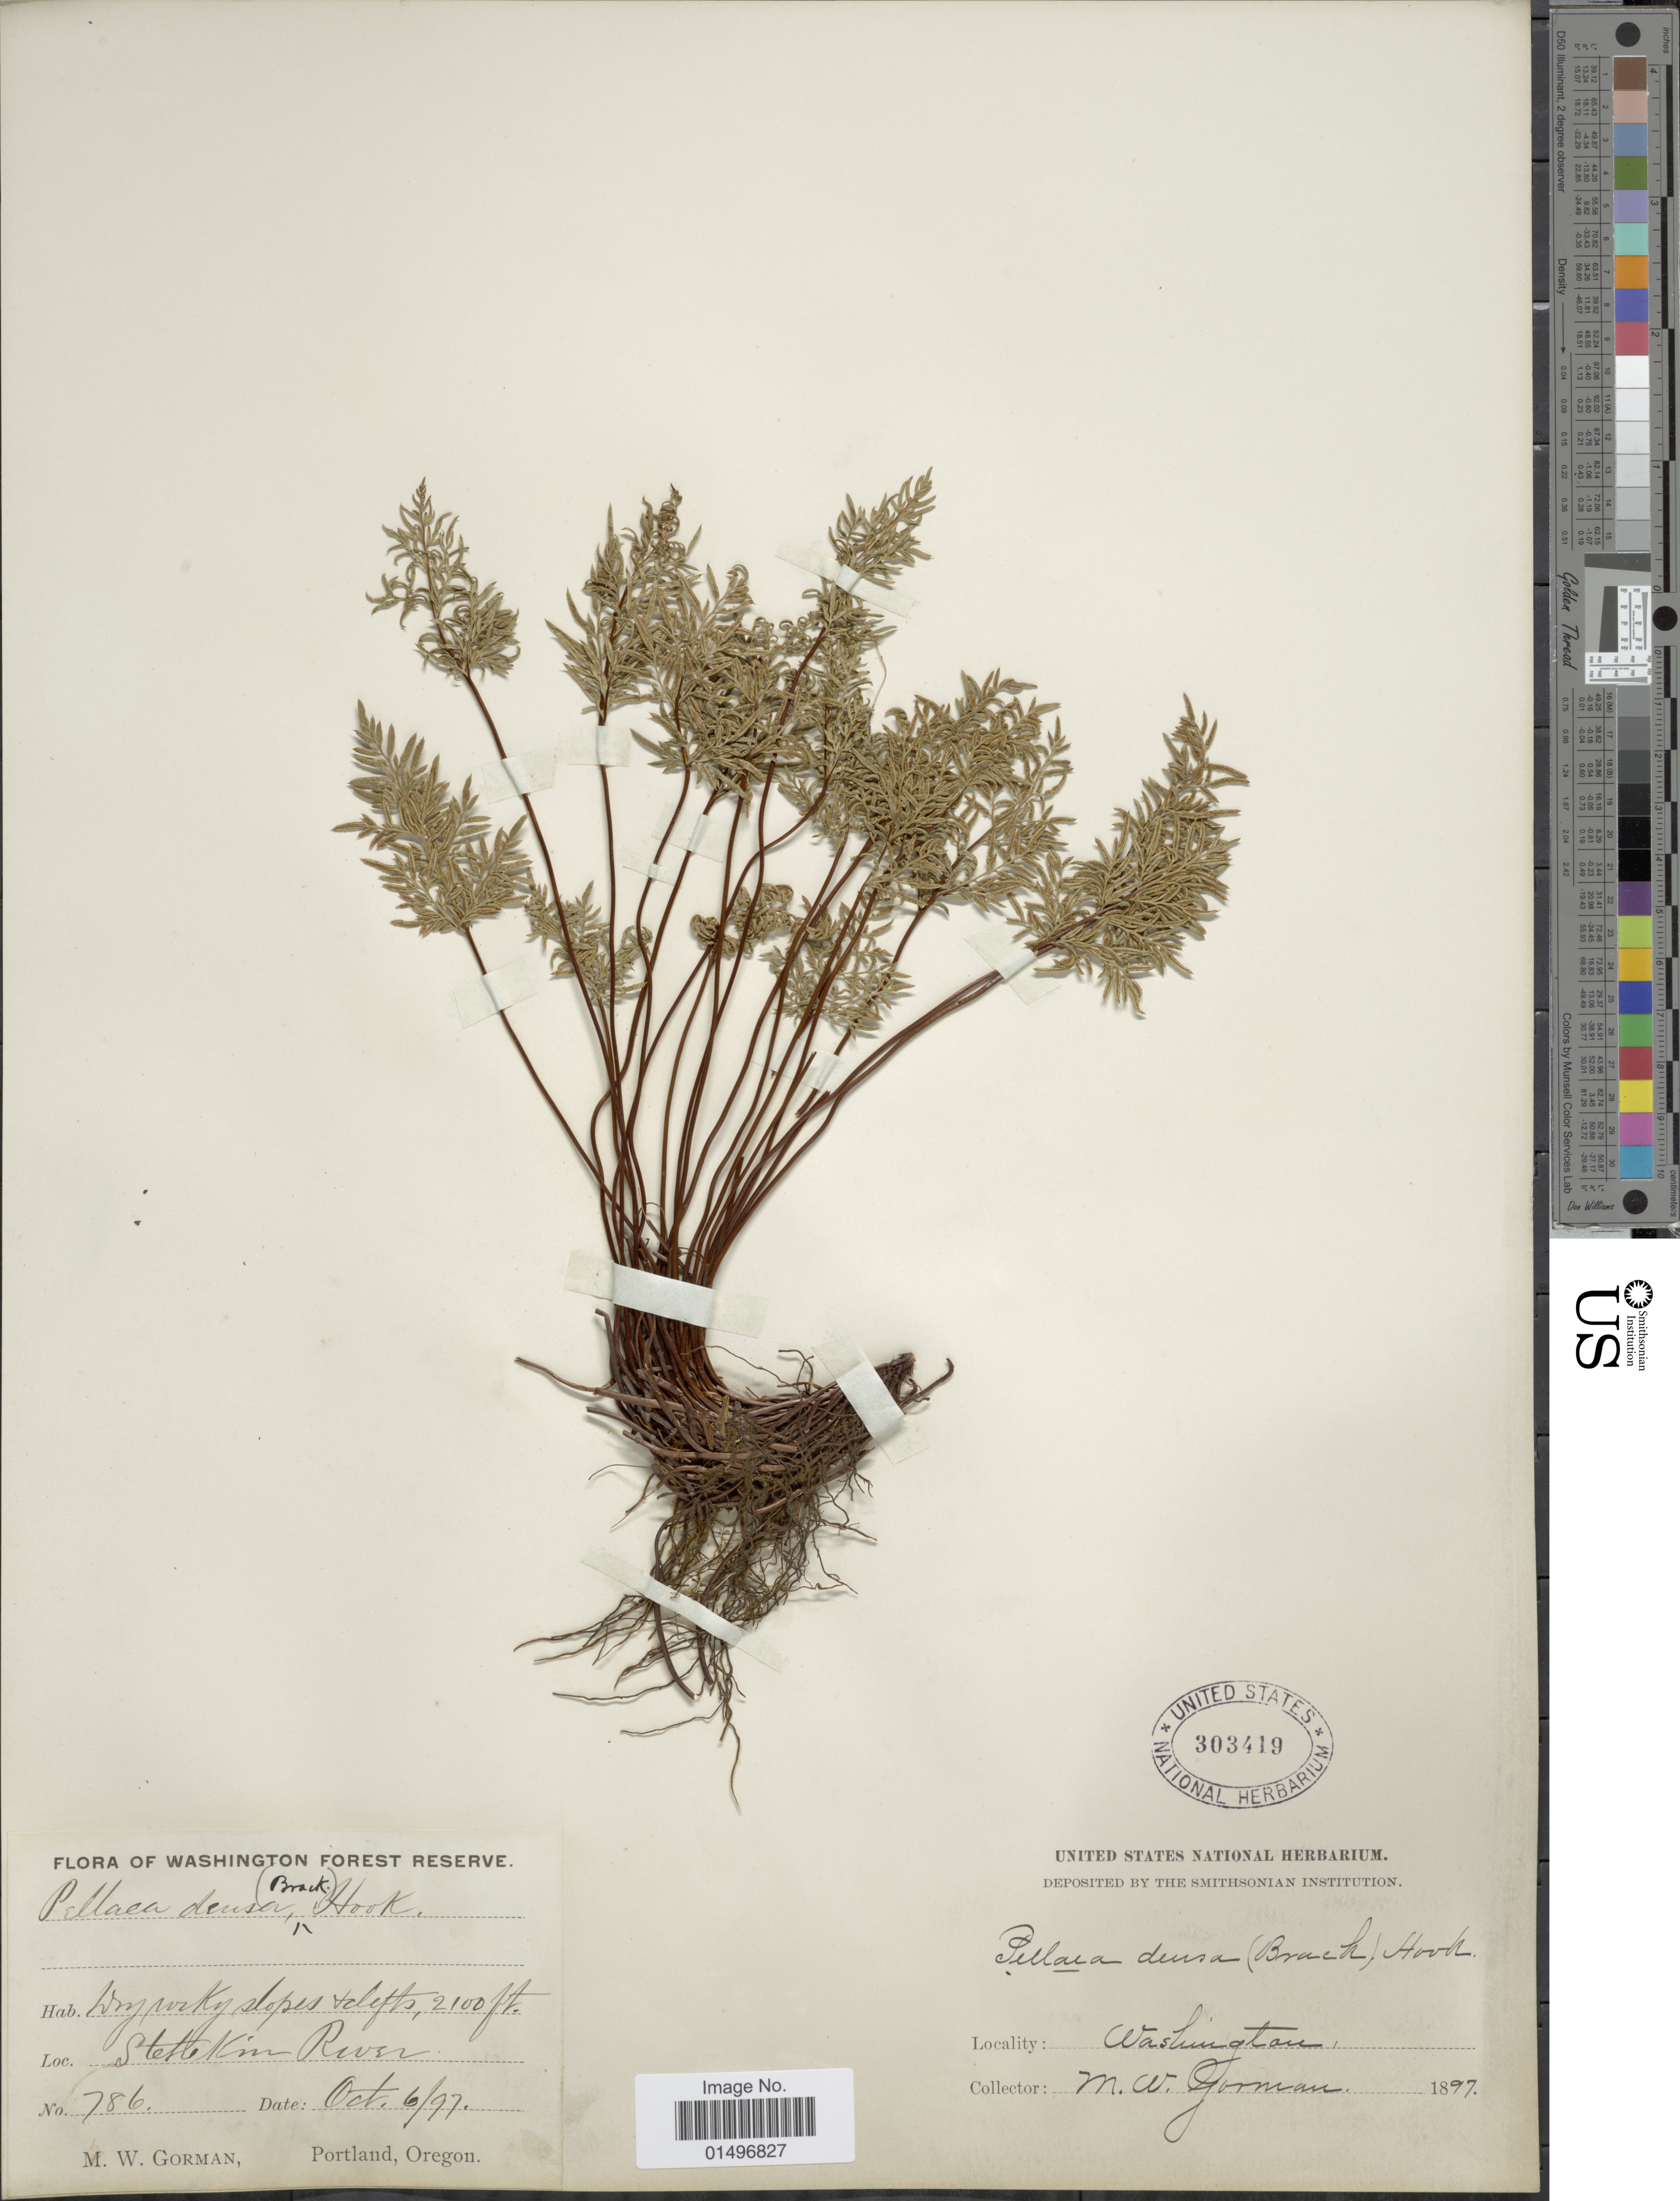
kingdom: Plantae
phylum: Tracheophyta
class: Polypodiopsida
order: Polypodiales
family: Pteridaceae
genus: Aspidotis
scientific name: Aspidotis densa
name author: (Brack.) Lellinger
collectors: M. W. Gorman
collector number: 786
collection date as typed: Transcribed d/m/y: 6/10/97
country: United States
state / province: Washington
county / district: Chelan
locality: Washington, Stehekin River.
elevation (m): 640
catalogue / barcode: US 303419